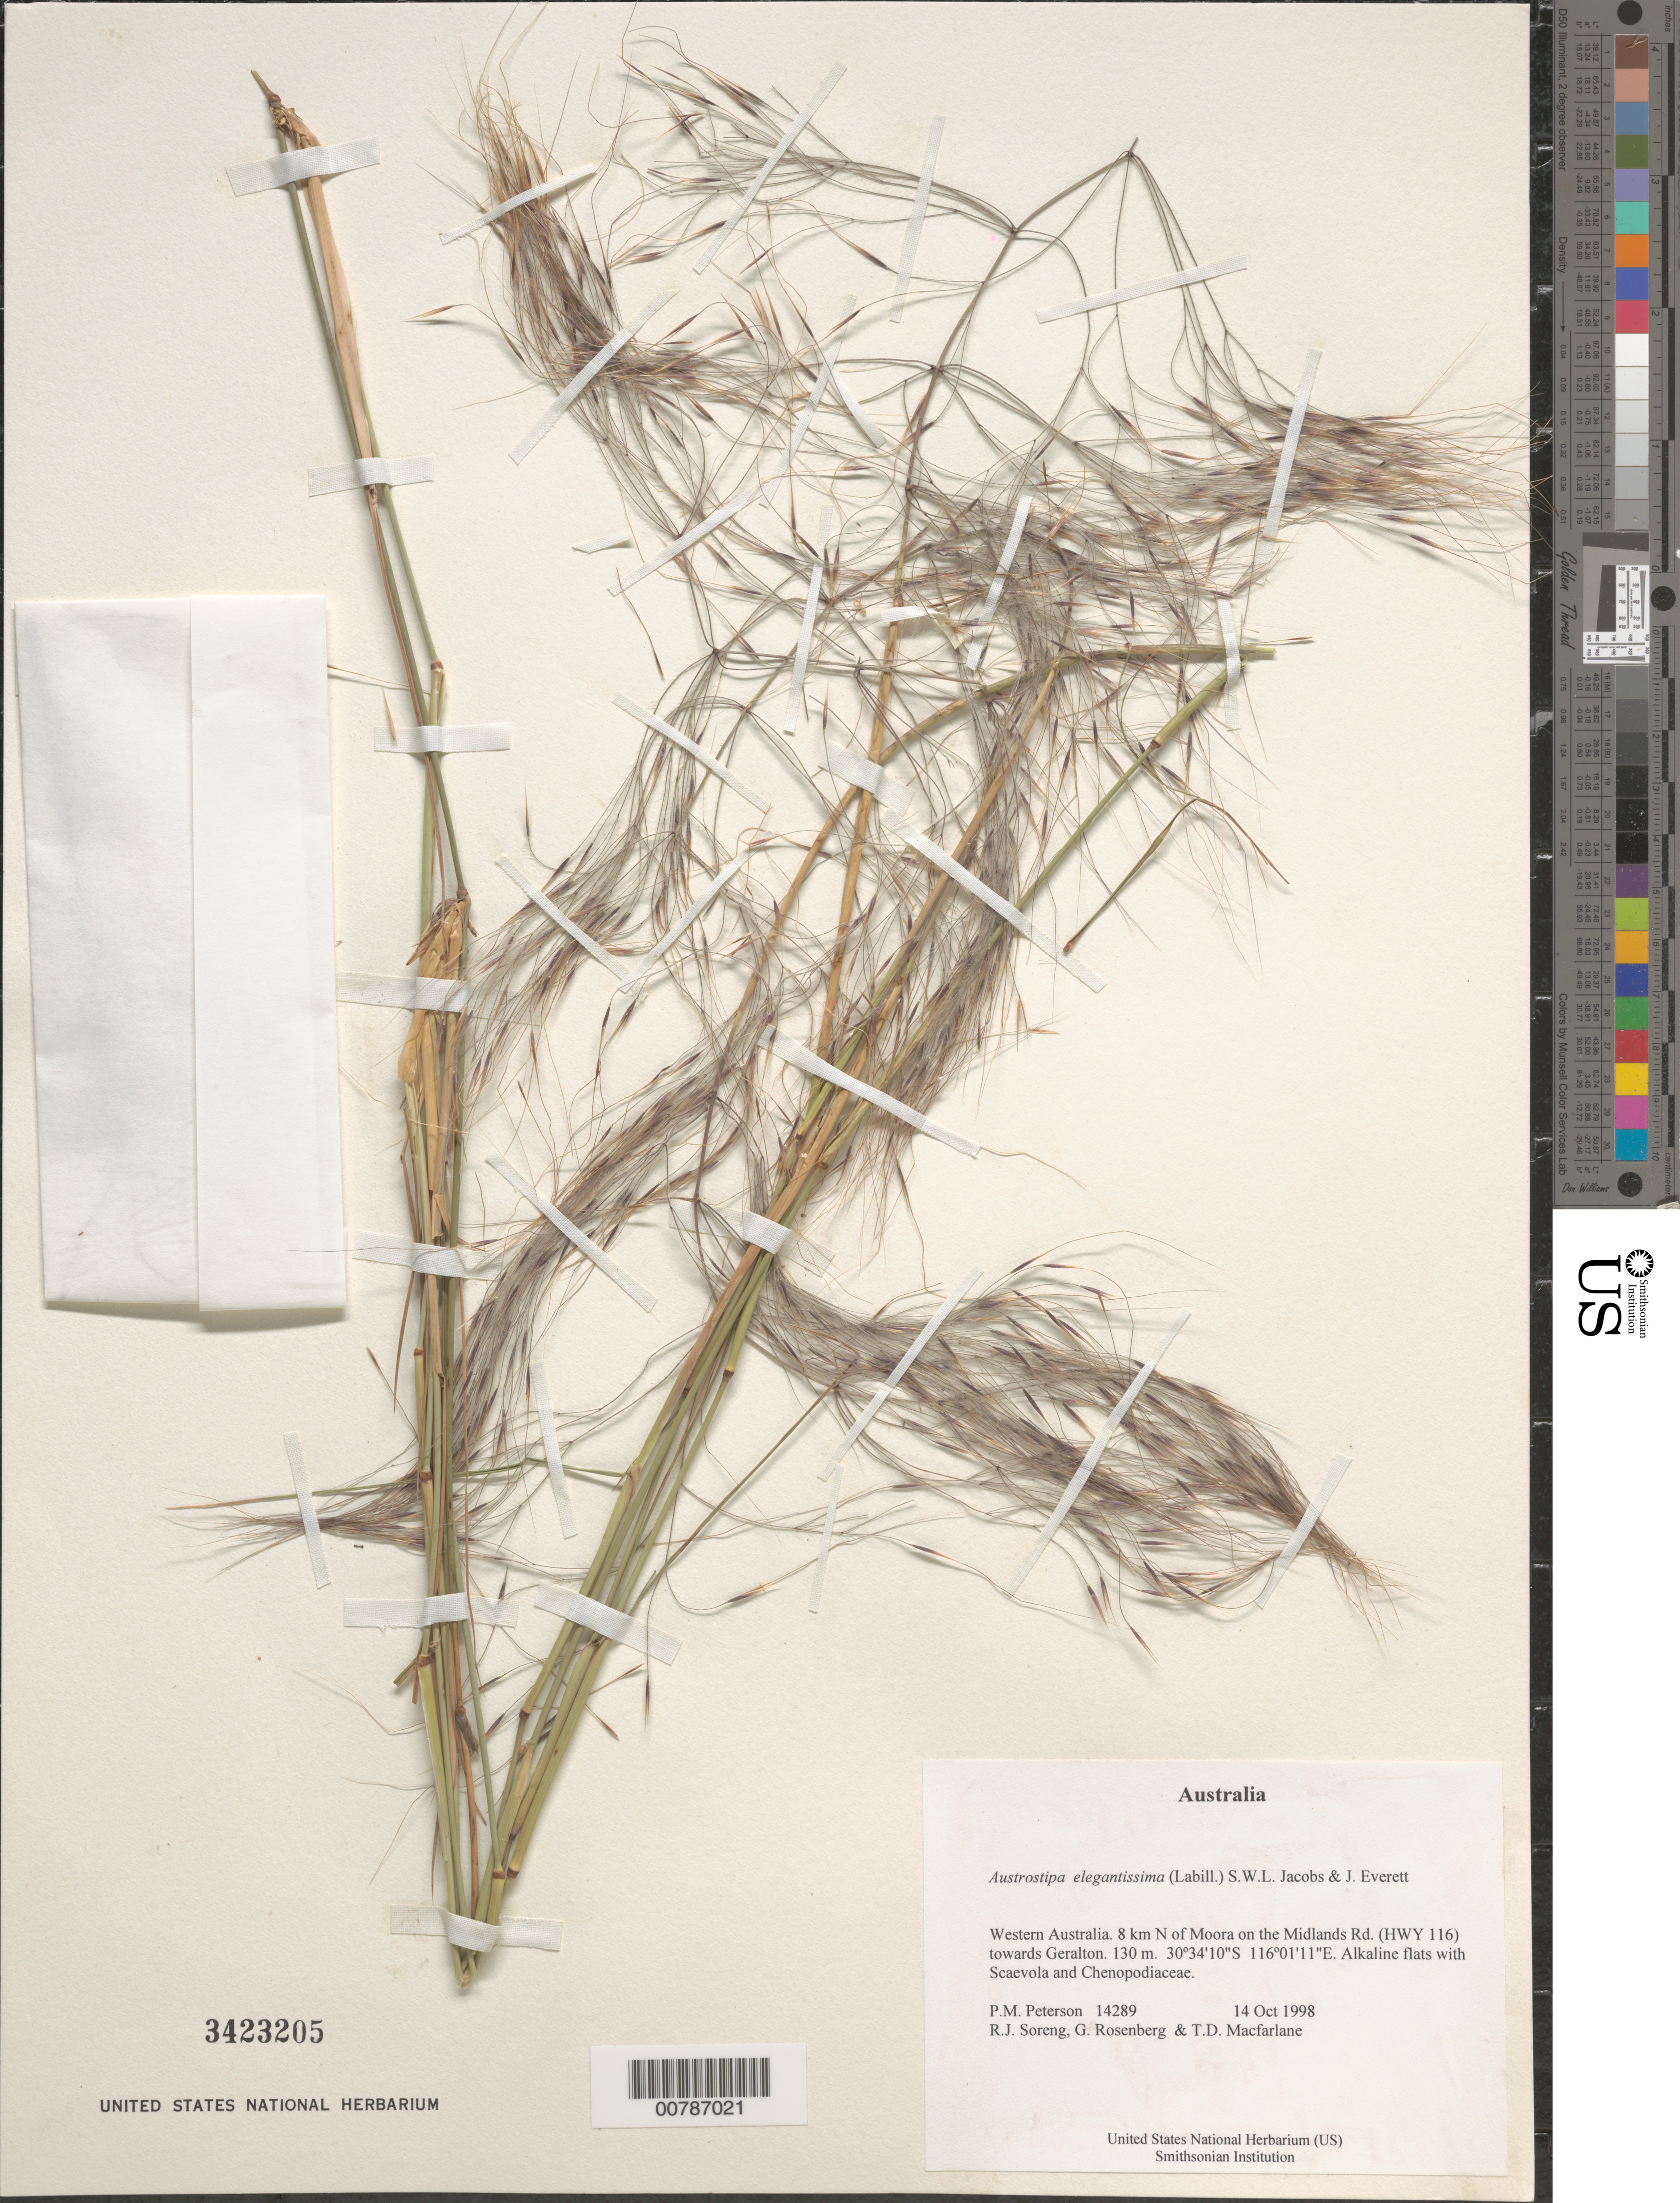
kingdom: Plantae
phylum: Tracheophyta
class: Liliopsida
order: Poales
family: Poaceae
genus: Austrostipa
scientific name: Austrostipa elegantissima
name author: (Labill.) S.W.L. Jacobs & J. Everett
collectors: P. M. Peterson, R. J. Soreng, G. Rosenberg & T. Macfarlane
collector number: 14289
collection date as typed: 14 Oct 1998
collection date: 1998-10-14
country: Australia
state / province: Western Australia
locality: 8 km N of Moora on the Midlands Rd. (HWY 116) towards Geralton.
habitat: Alkaline flats with Scaevola and Chenopodiaceae.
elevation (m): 130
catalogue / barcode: US 3423205